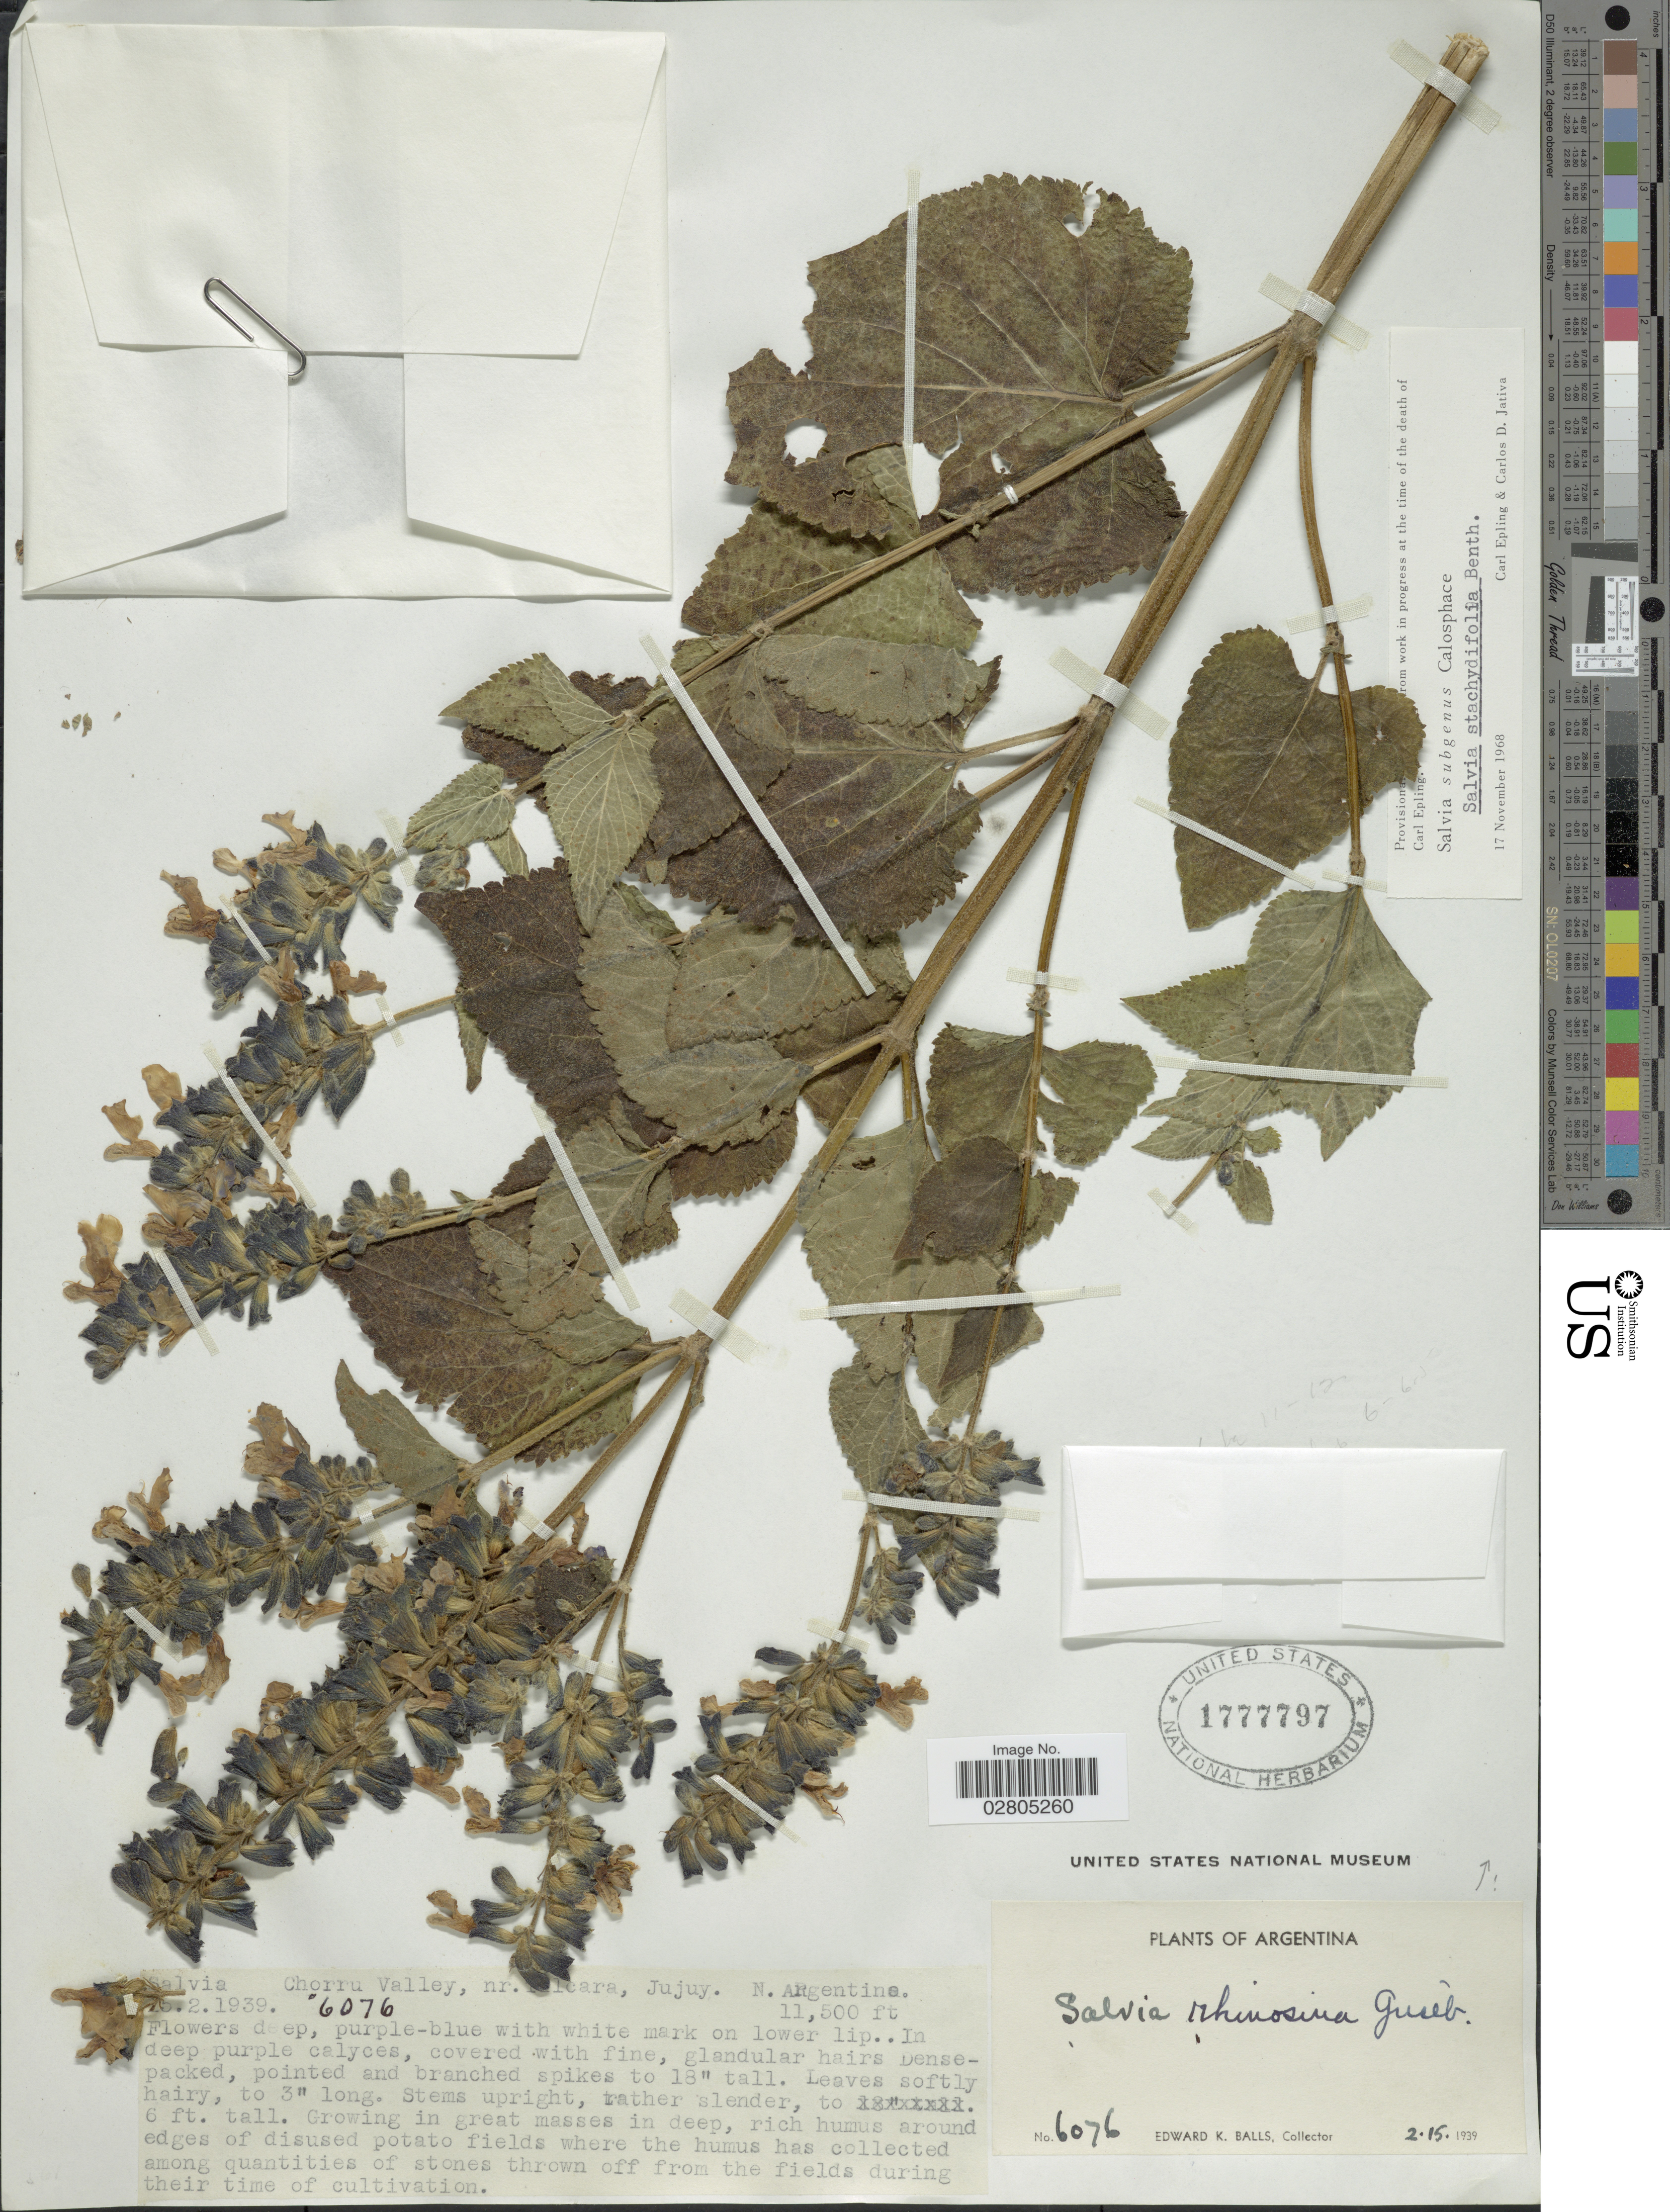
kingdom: Plantae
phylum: Tracheophyta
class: Magnoliopsida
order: Lamiales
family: Lamiaceae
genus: Salvia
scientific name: Salvia stachydifolia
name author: Benth.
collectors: E. K. Balls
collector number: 6076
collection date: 1939-02-15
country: Argentina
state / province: Jujuy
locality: Chorru Valley, nr. Tilcara [interpreted], Jujuy. N. Argentina.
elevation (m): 3505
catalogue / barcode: US 1777797